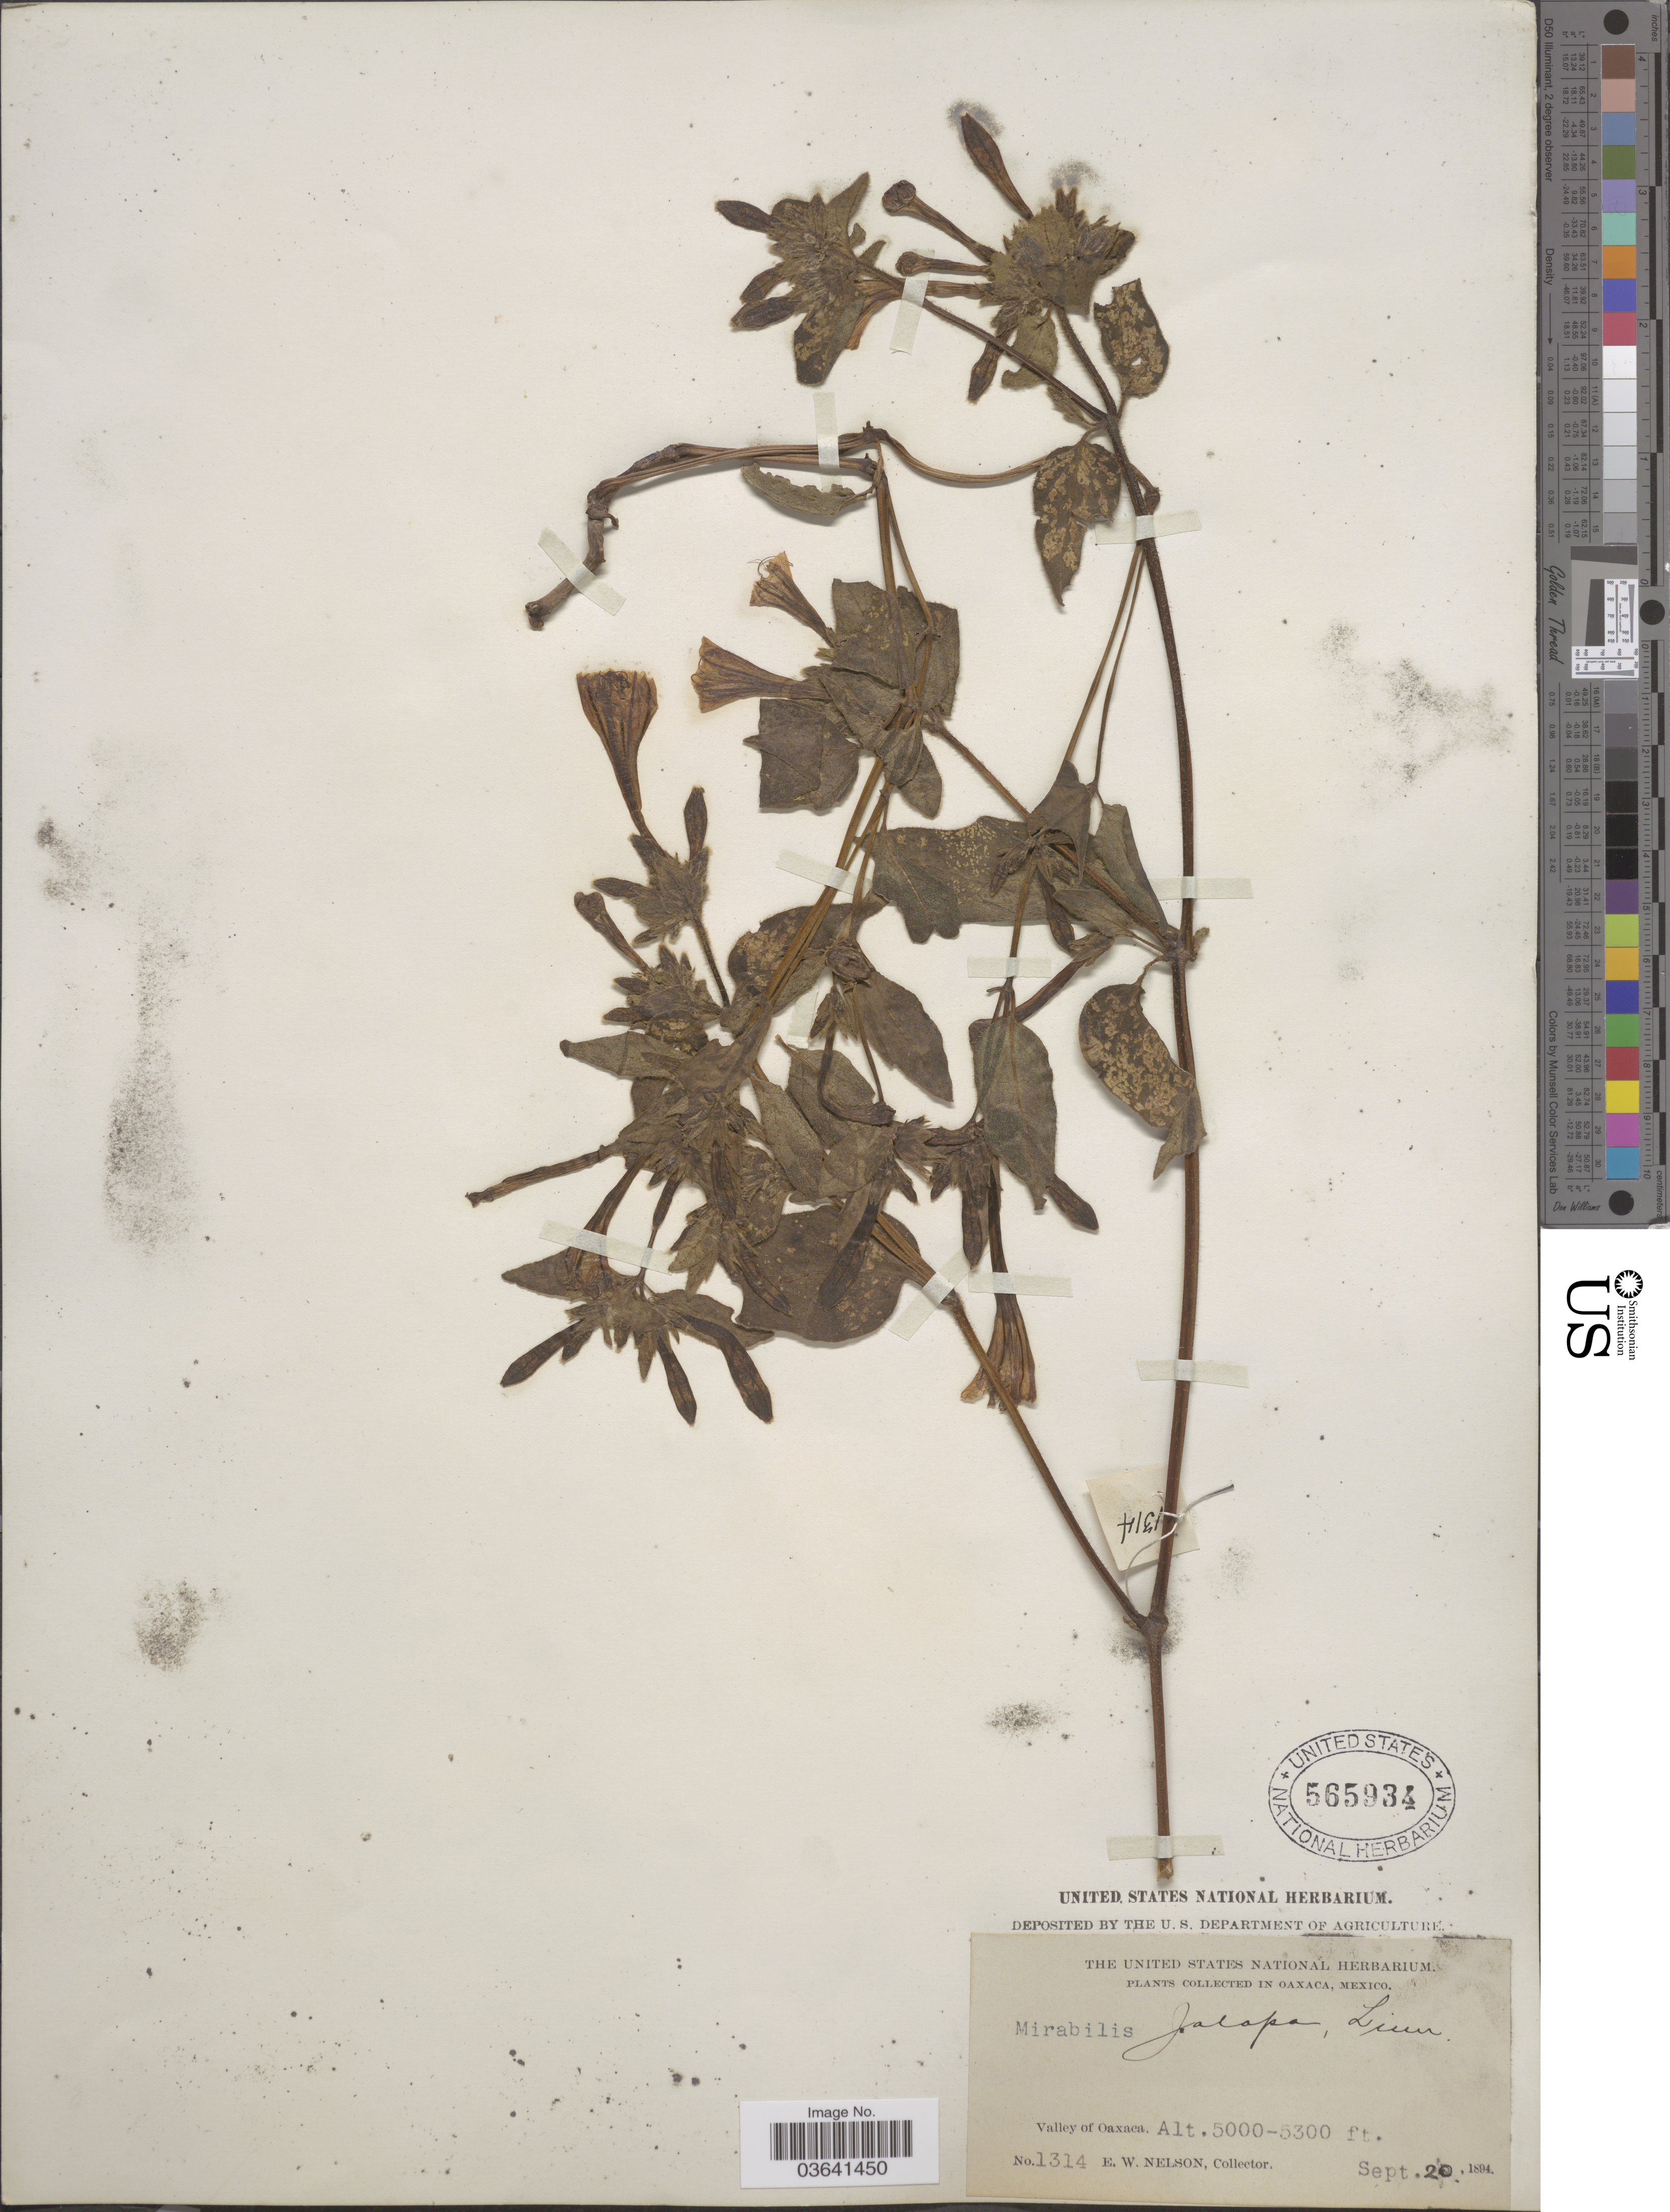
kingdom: Plantae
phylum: Tracheophyta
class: Magnoliopsida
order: Caryophyllales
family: Nyctaginaceae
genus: Mirabilis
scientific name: Mirabilis jalapa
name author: L.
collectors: E. W. Nelson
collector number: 1314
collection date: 1894-09-20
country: Mexico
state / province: Oaxaca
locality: Valley of Oaxaca.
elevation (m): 1524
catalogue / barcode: US 565934